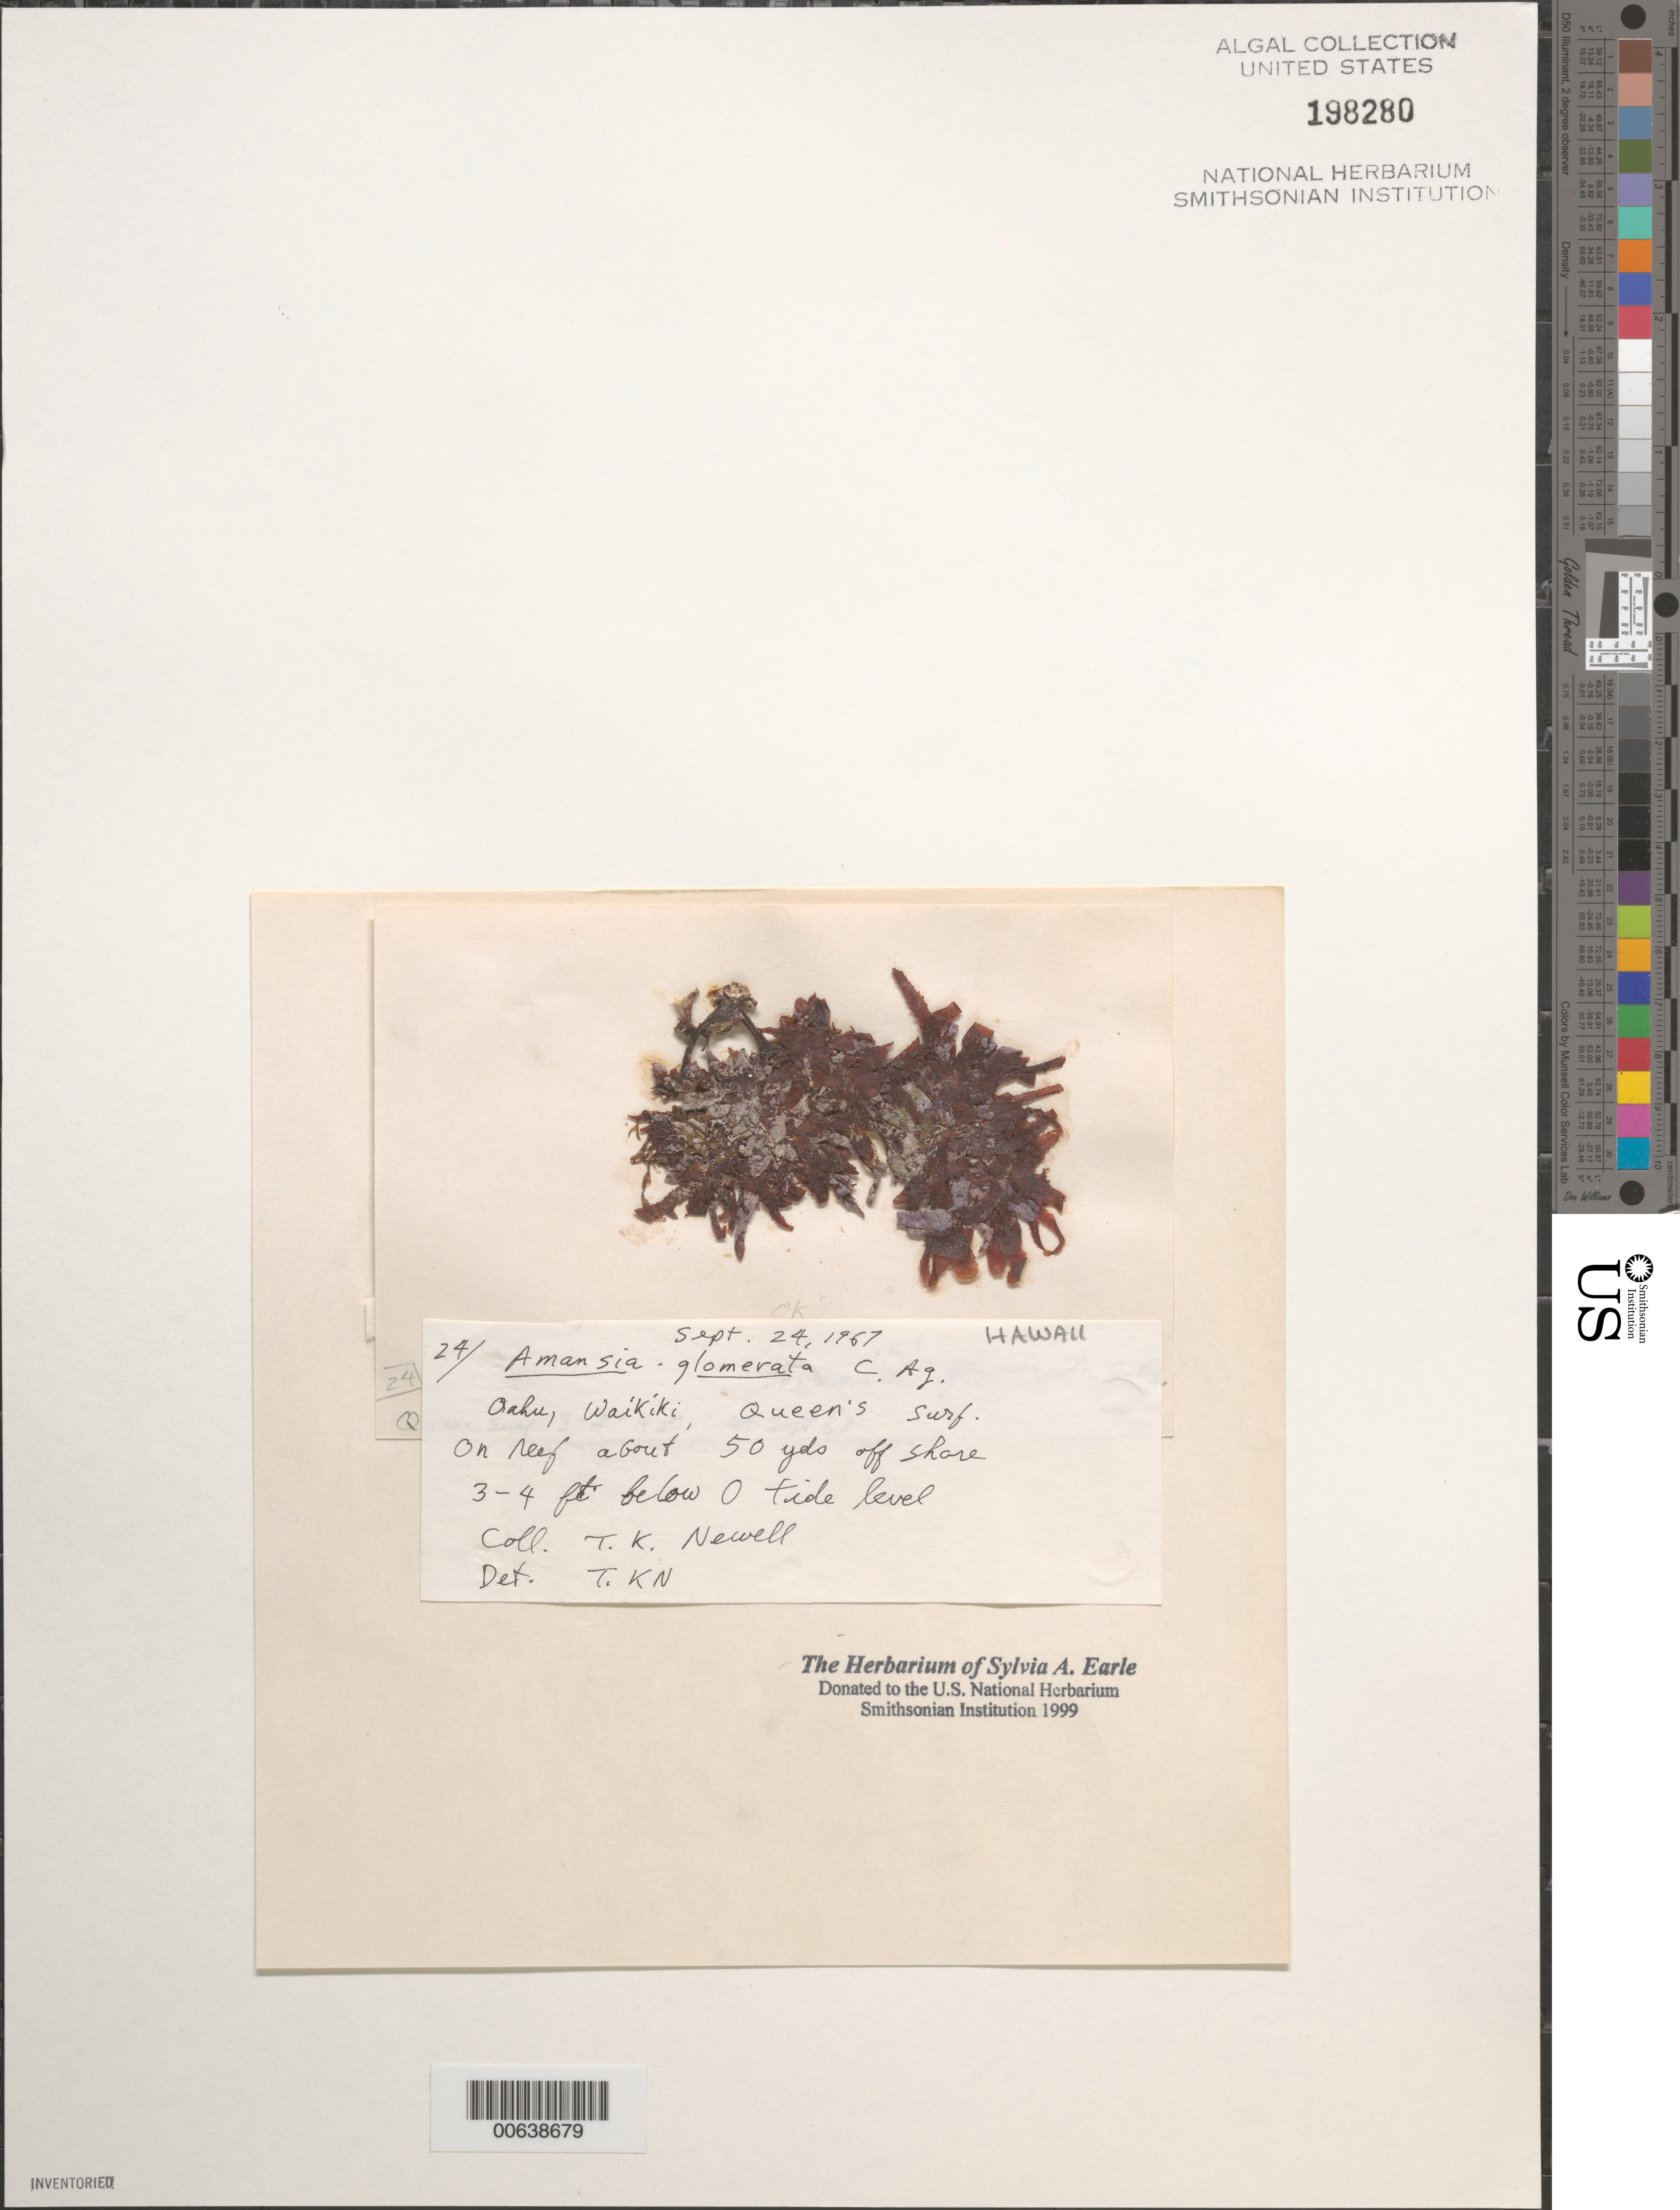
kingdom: Plantae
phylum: Rhodophyta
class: Florideophyceae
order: Ceramiales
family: Rhodomelaceae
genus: Amansia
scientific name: Amansia glomerata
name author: C. Agardh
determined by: Newell, Thomas K.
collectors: T. K. Newell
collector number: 24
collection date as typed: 24 Sep 1967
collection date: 1967-09-24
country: United States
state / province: Hawaii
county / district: Honolulu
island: Oahu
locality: Waikiki, Queen's Surf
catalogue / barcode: US 198280